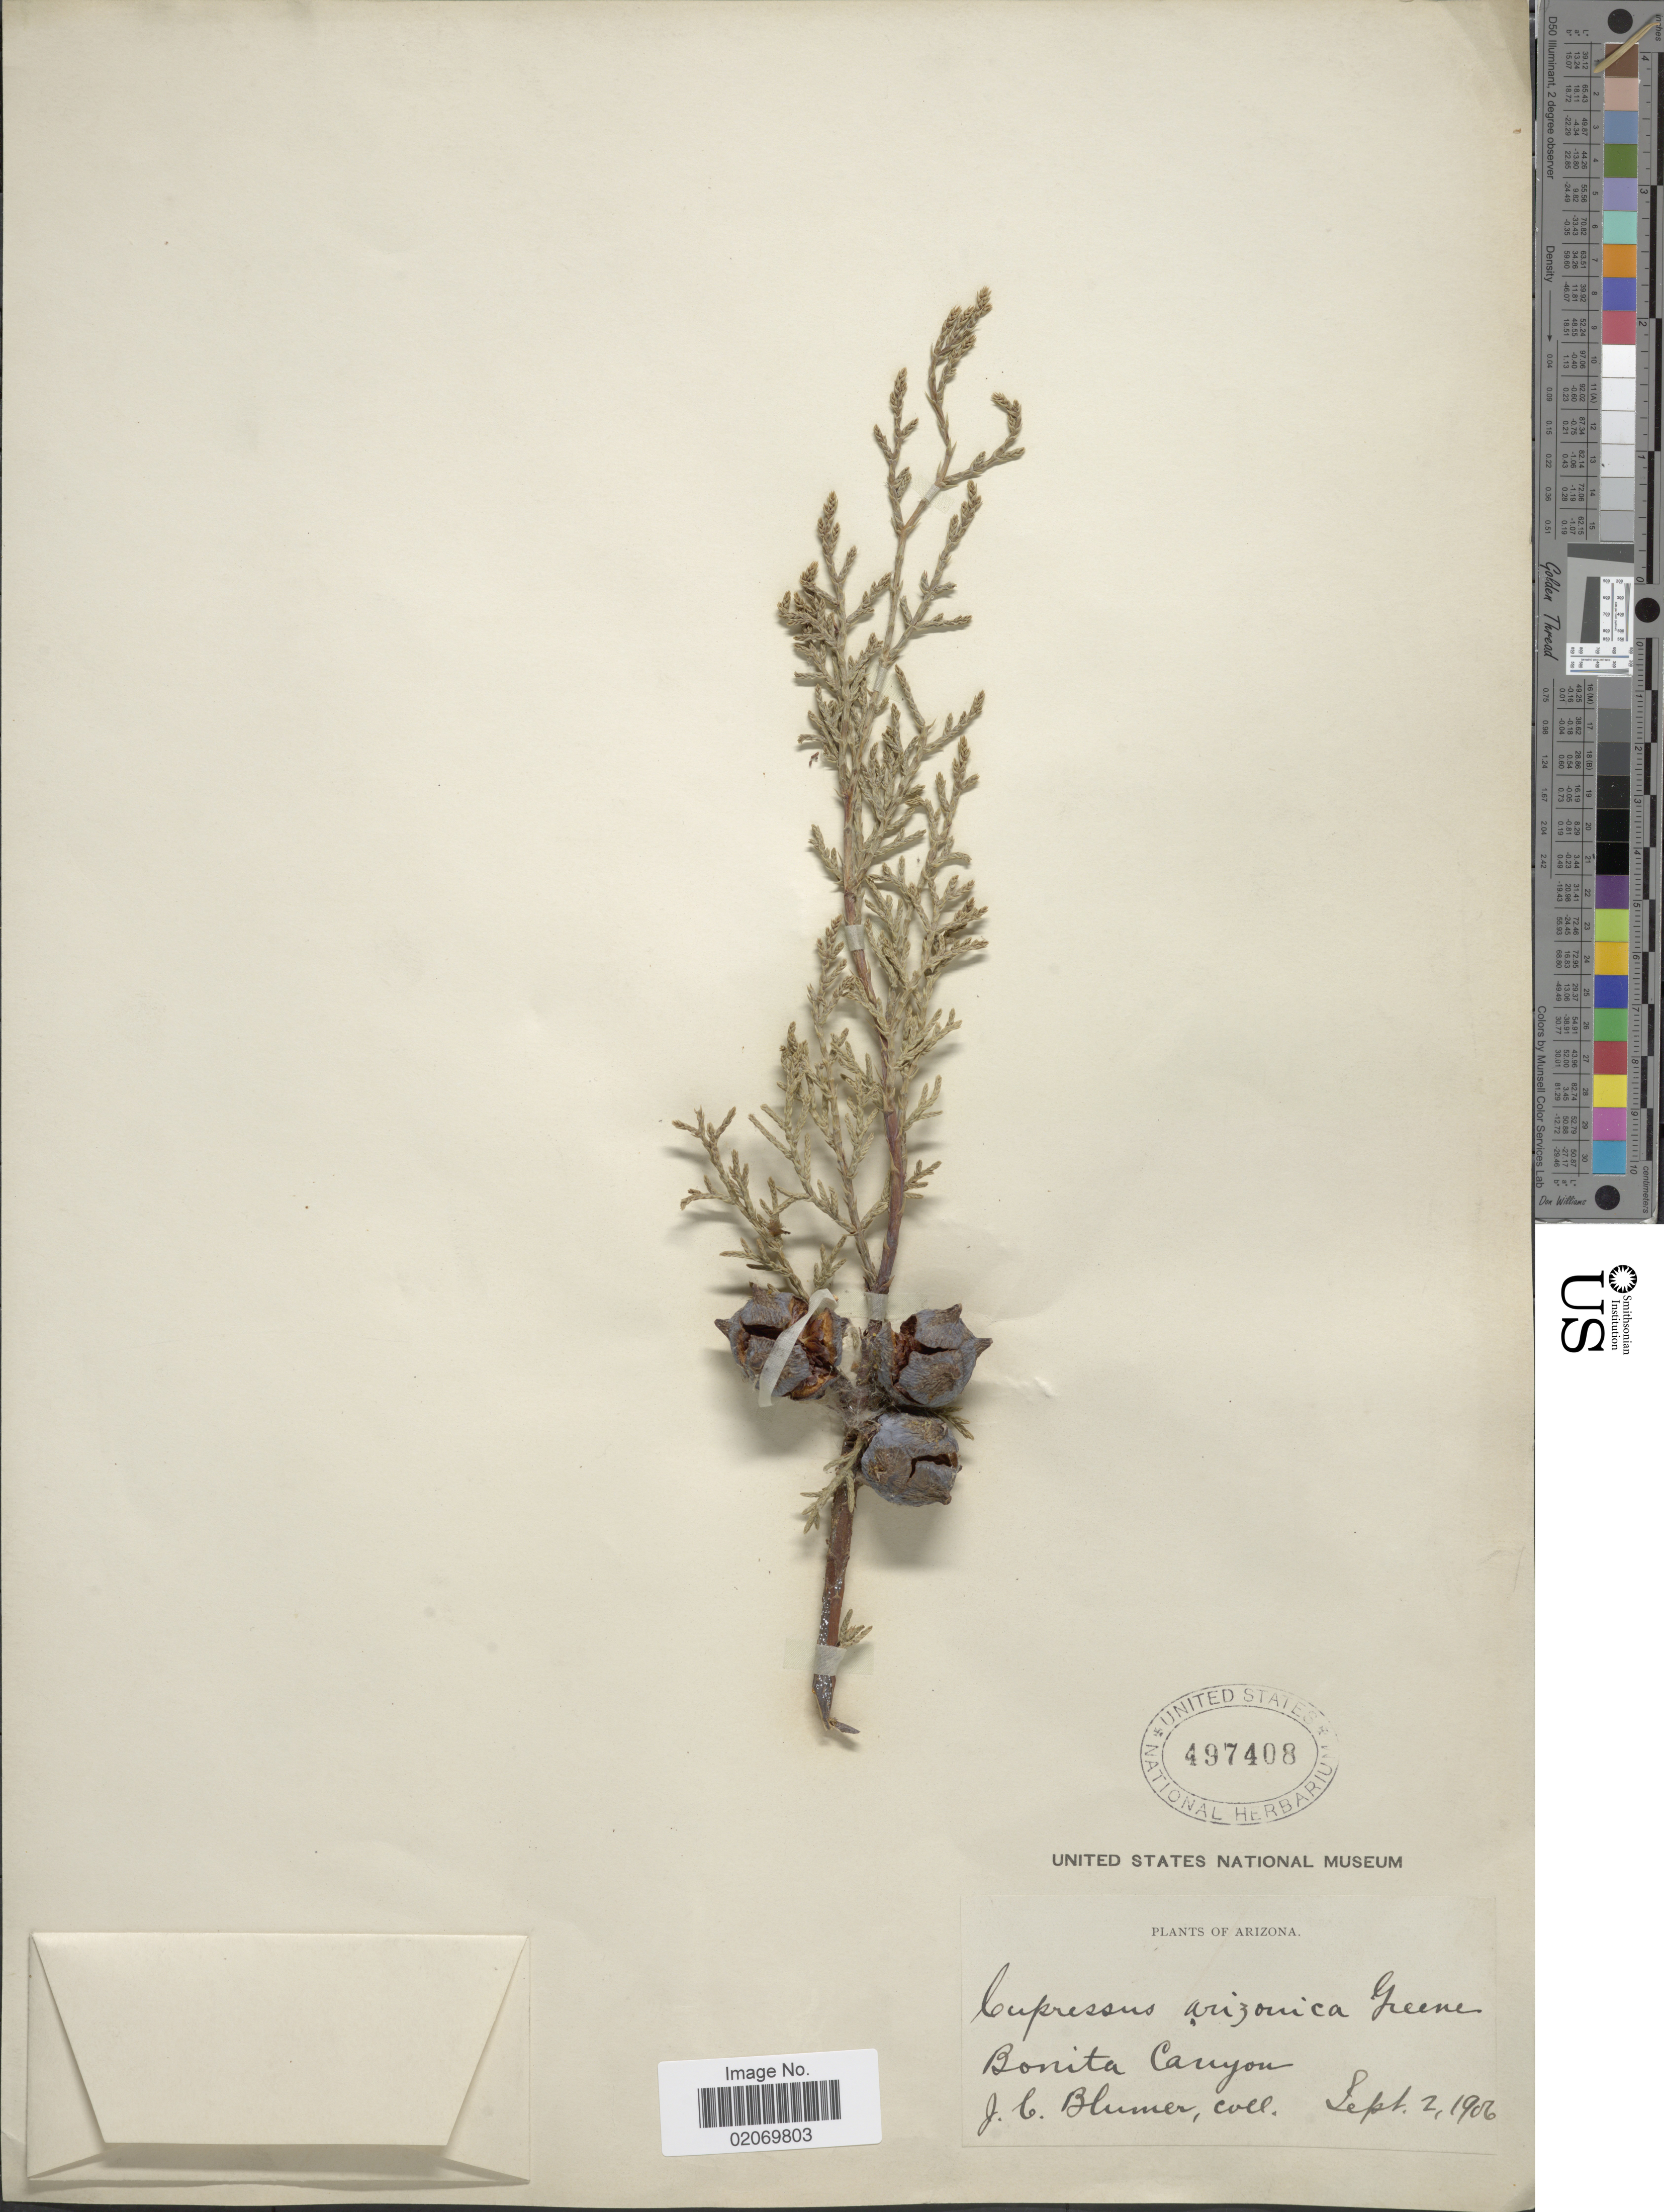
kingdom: Plantae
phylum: Tracheophyta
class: Pinopsida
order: Pinales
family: Cupressaceae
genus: Hesperocyparis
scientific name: Hesperocyparis arizonica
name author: (Greene) Bartel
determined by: (US) Smithsonian Institution - National Museum of Natural History - Department of Botany (UNITED STATES)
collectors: J. C. Blumer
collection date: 1906-09-02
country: United States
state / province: Arizona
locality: Bonaita Canyon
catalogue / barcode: US 497408